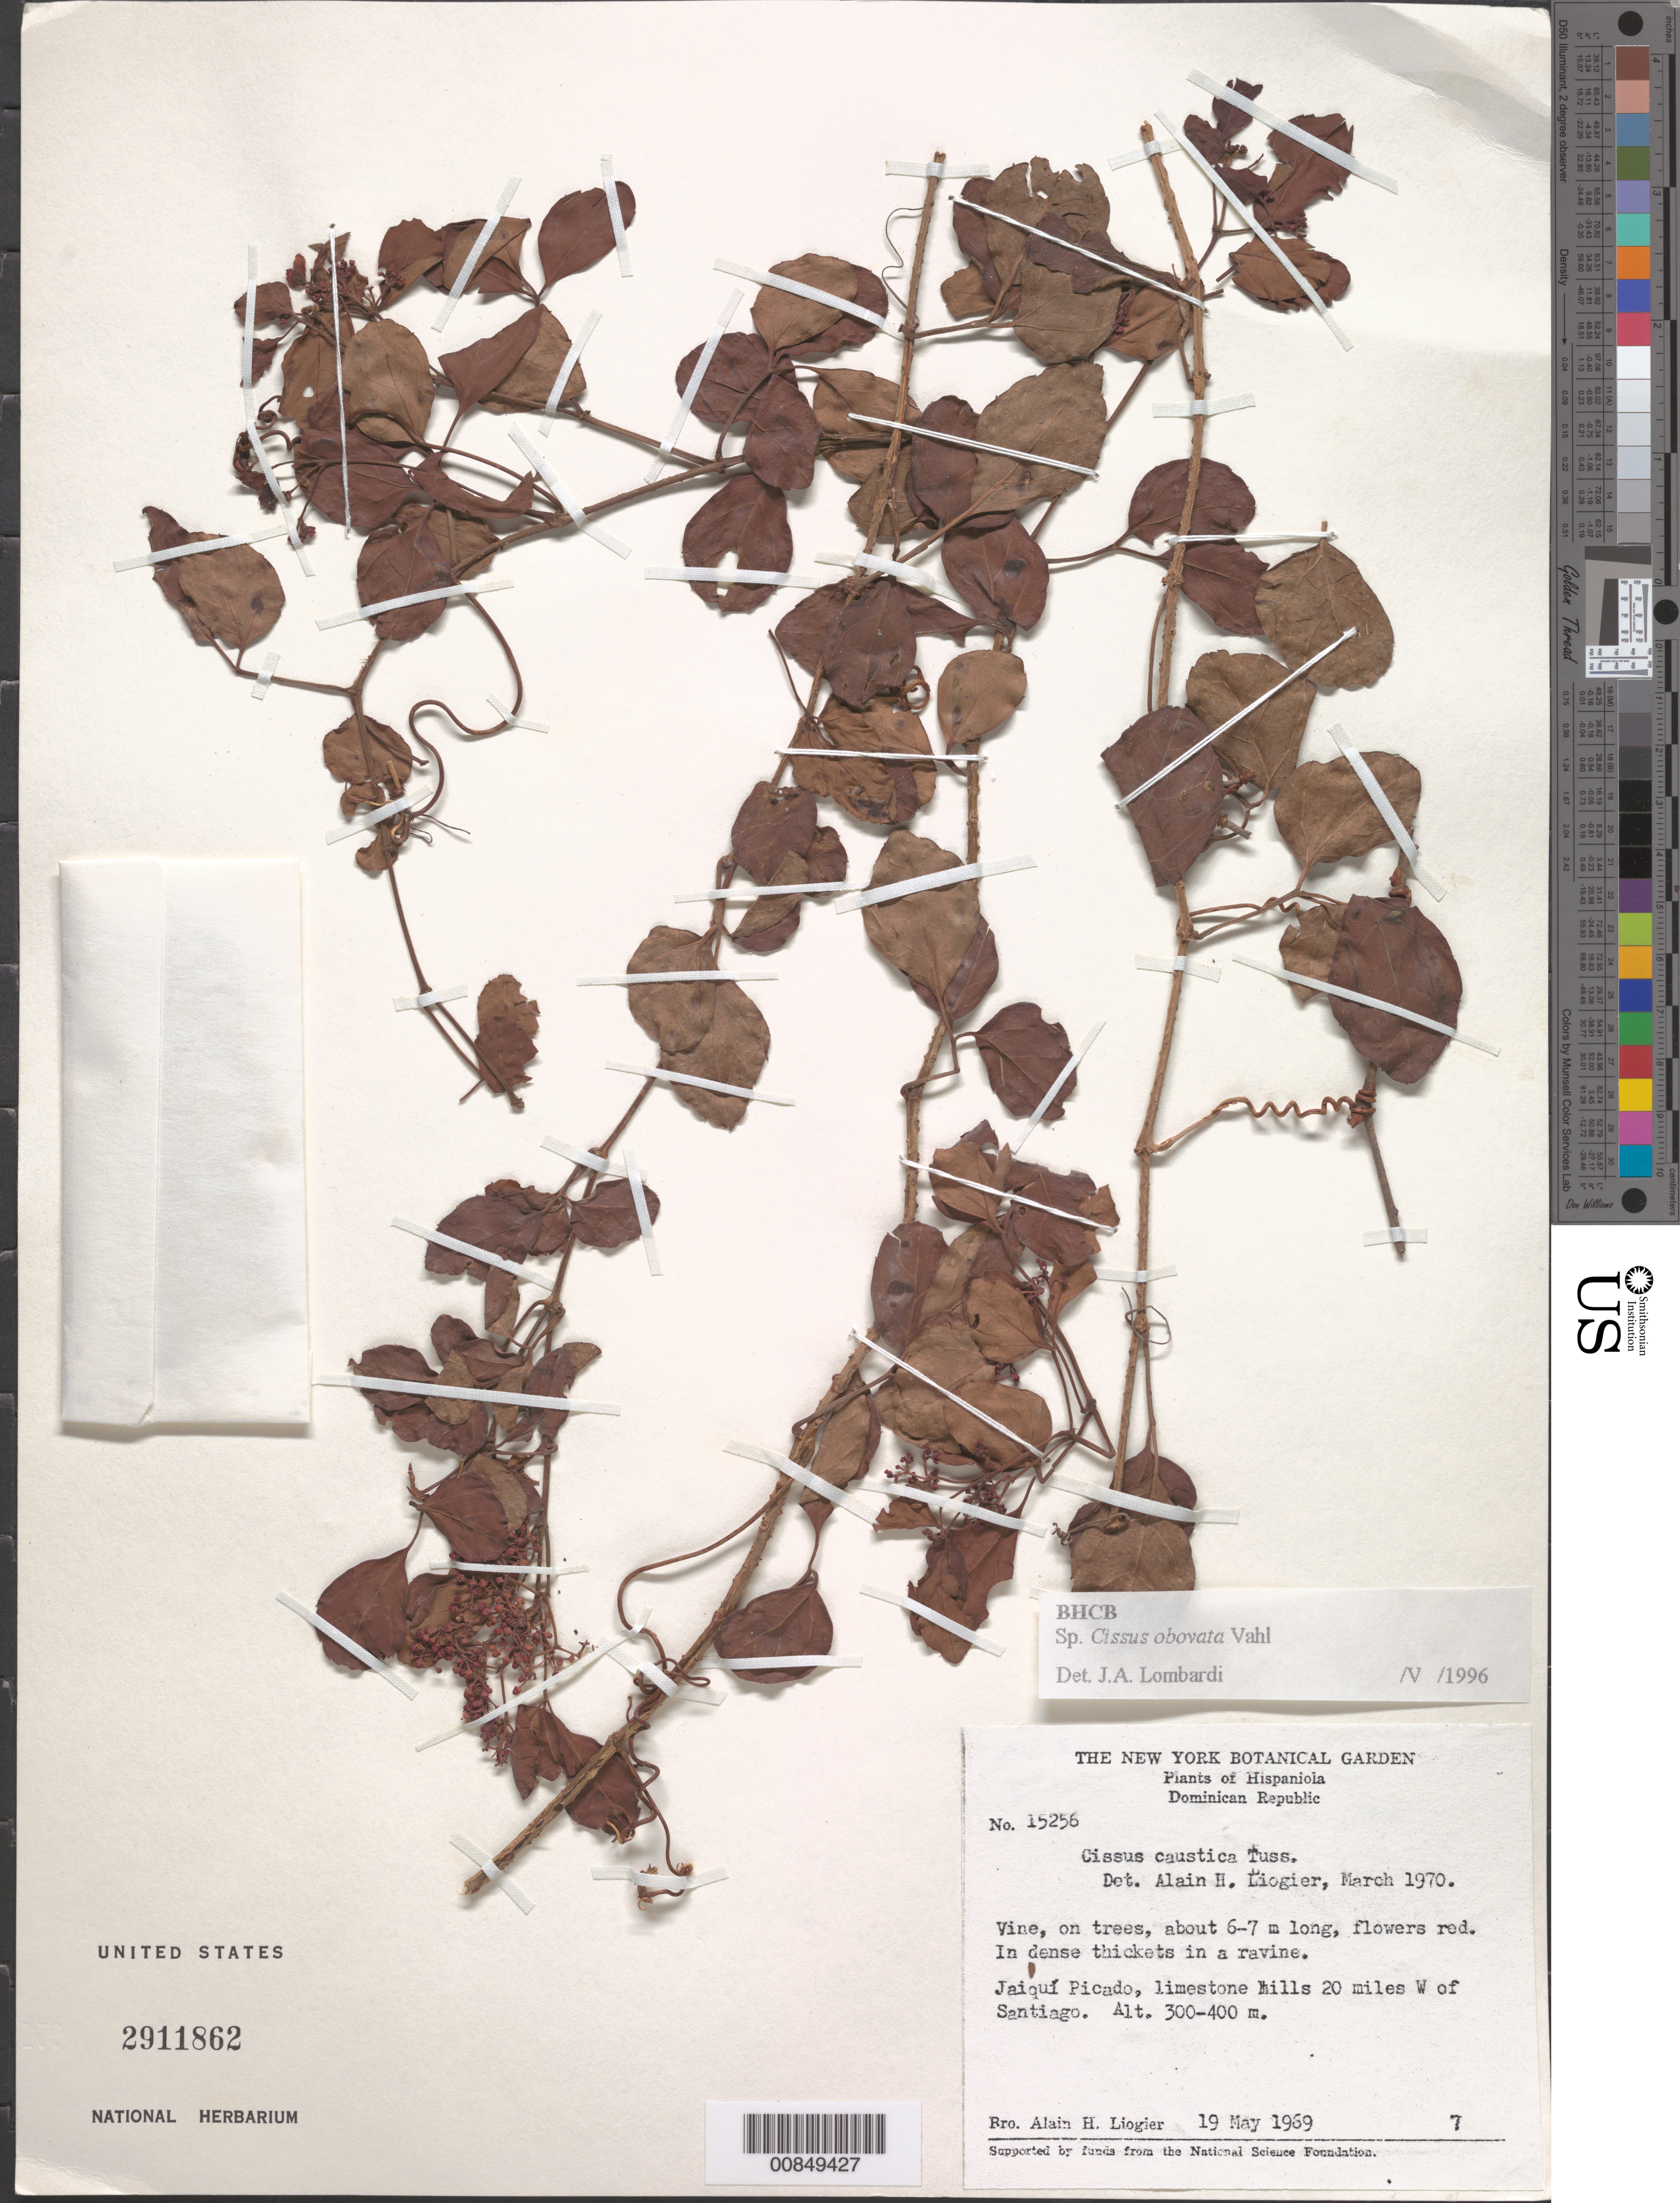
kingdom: Plantae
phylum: Tracheophyta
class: Magnoliopsida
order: Vitales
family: Vitaceae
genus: Cissus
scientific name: Cissus obovata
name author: Vahl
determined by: Lombardi, Julio A.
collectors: A. H. Liogier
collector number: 15256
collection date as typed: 19 May 1969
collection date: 1969-05-19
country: Dominican Republic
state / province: Santiago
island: Hispaniola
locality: Jaiquí Picado, 20 miles W of Santiago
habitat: On trees, in dense thickets in a ravine of limestone hills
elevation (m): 300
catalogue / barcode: US 2911862